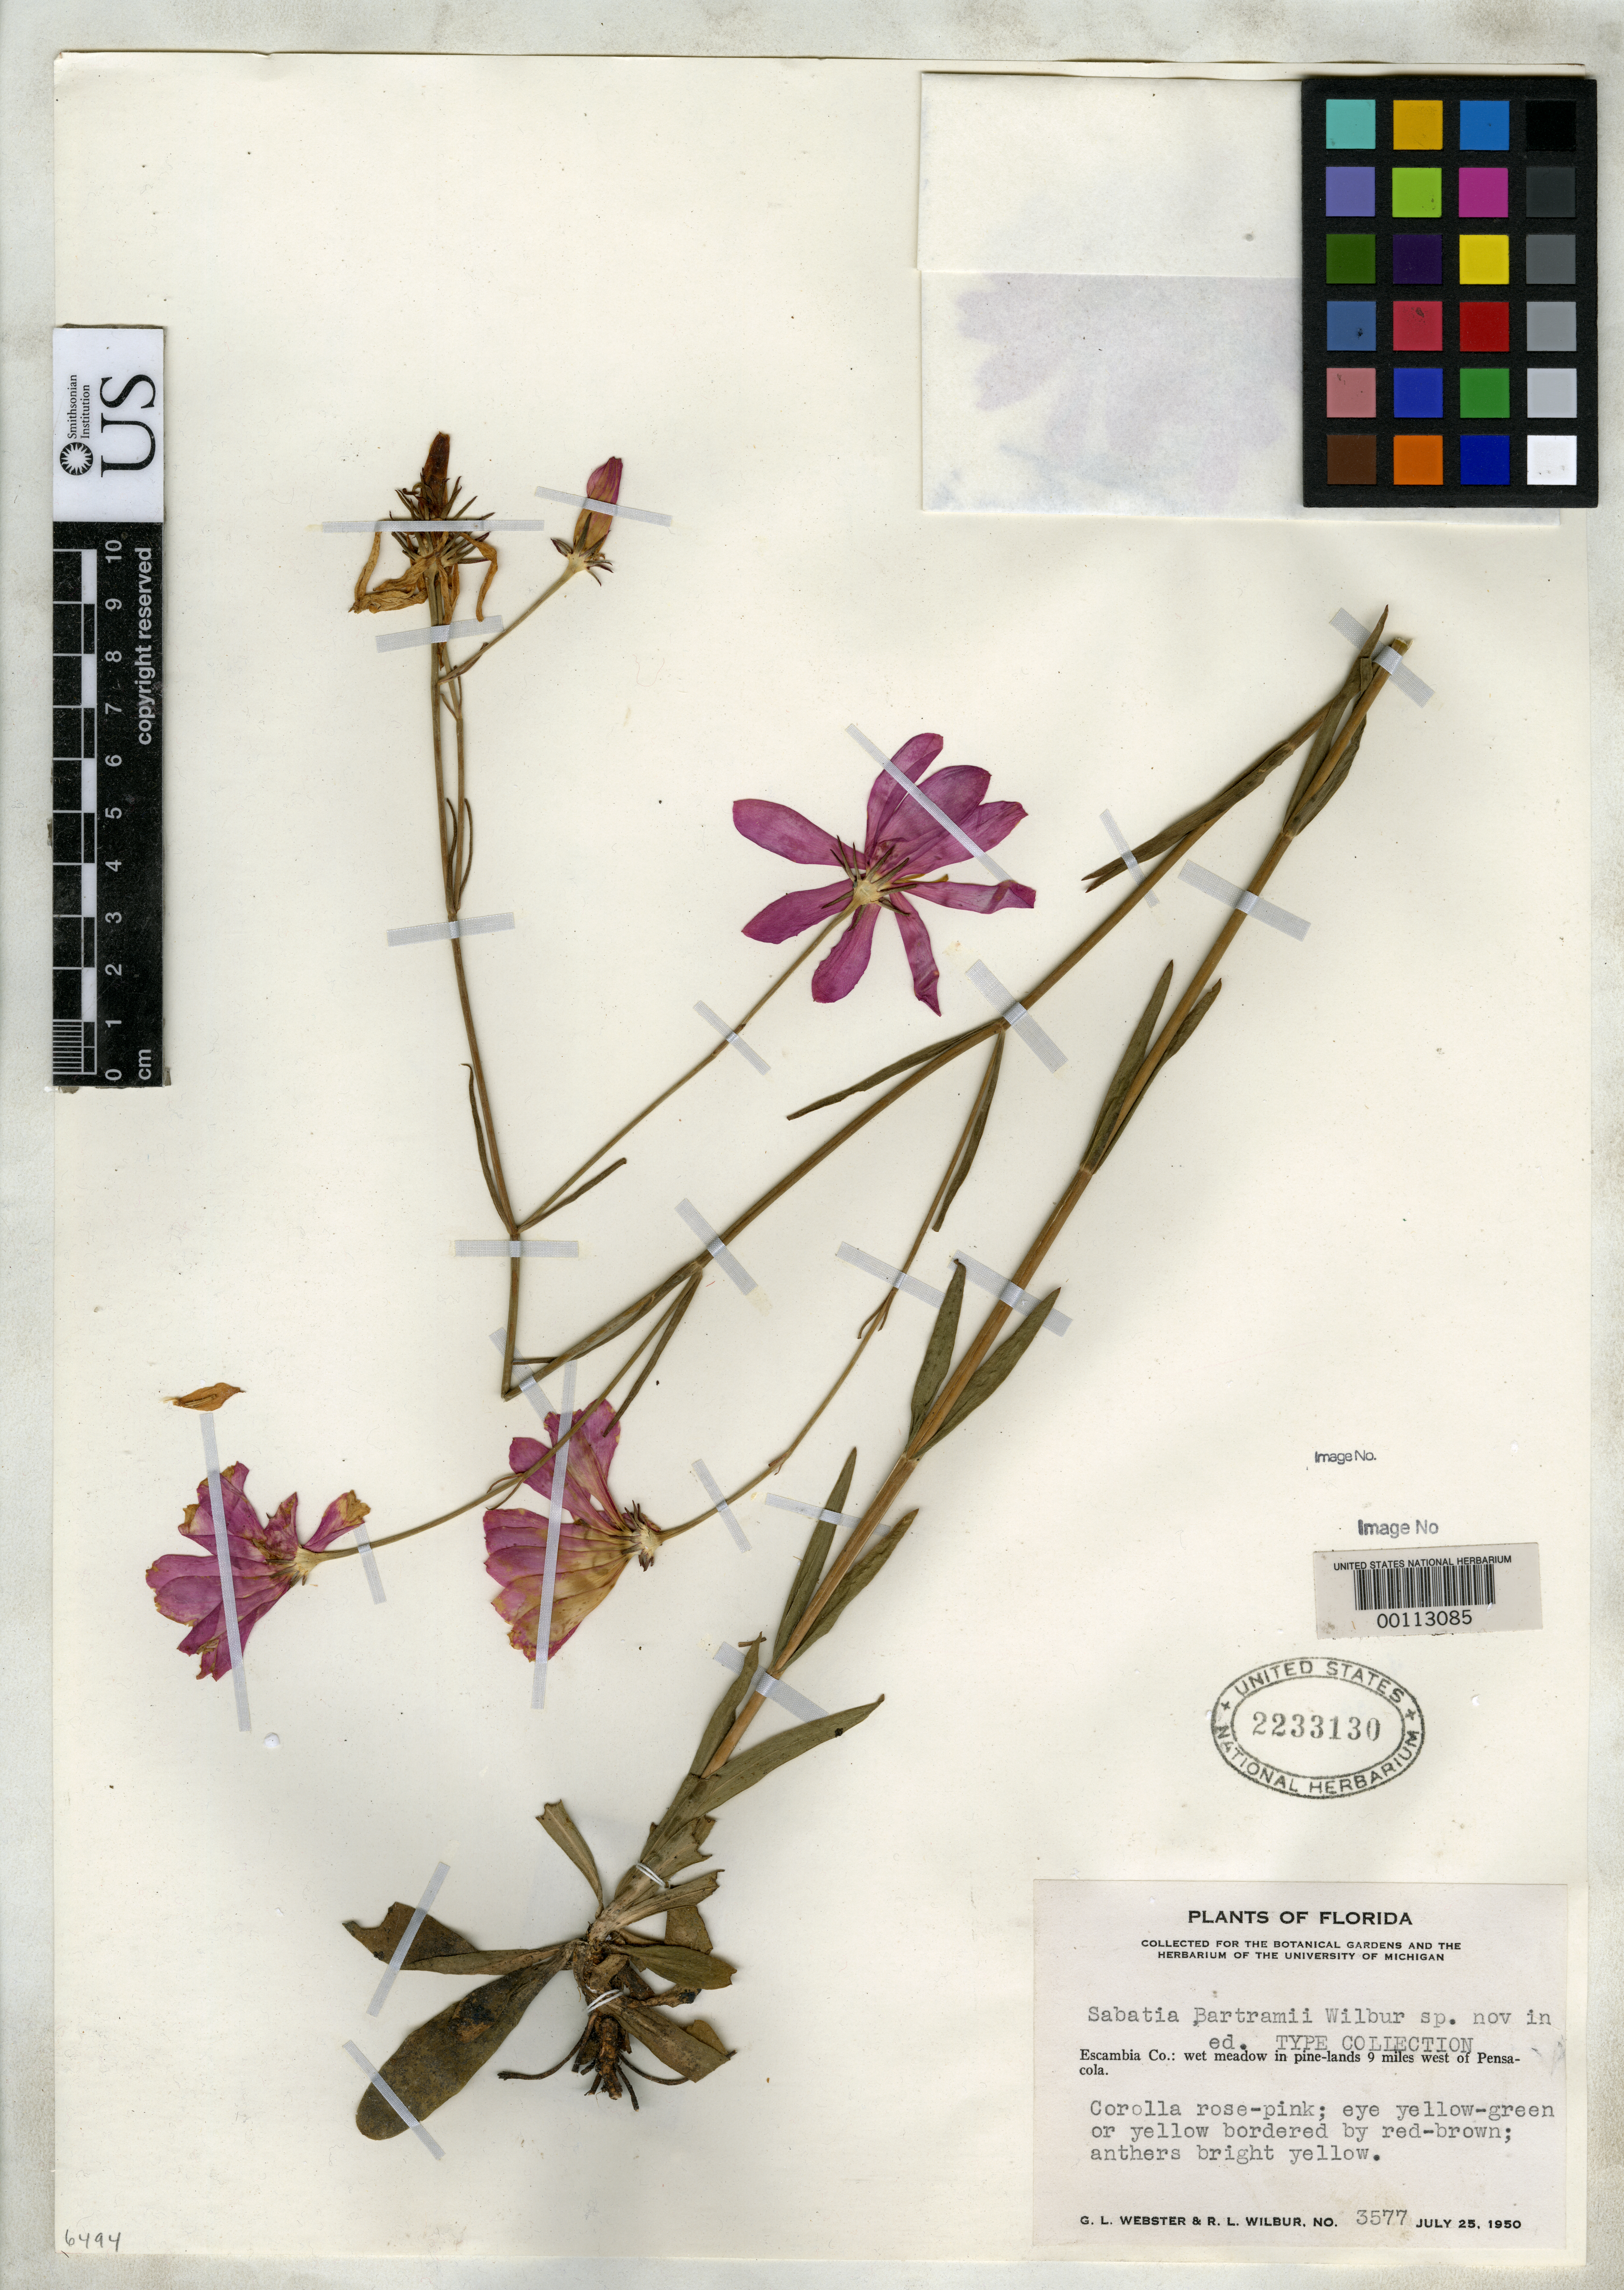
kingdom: Plantae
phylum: Tracheophyta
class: Magnoliopsida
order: Gentianales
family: Gentianaceae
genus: Sabatia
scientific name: Sabatia bartramii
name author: Wilbur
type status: Isotype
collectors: G. L. Webster & R. L. Wilbur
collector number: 3577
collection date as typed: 25 Jul 1950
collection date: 1950-07-25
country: United States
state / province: Florida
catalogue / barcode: US 2233130